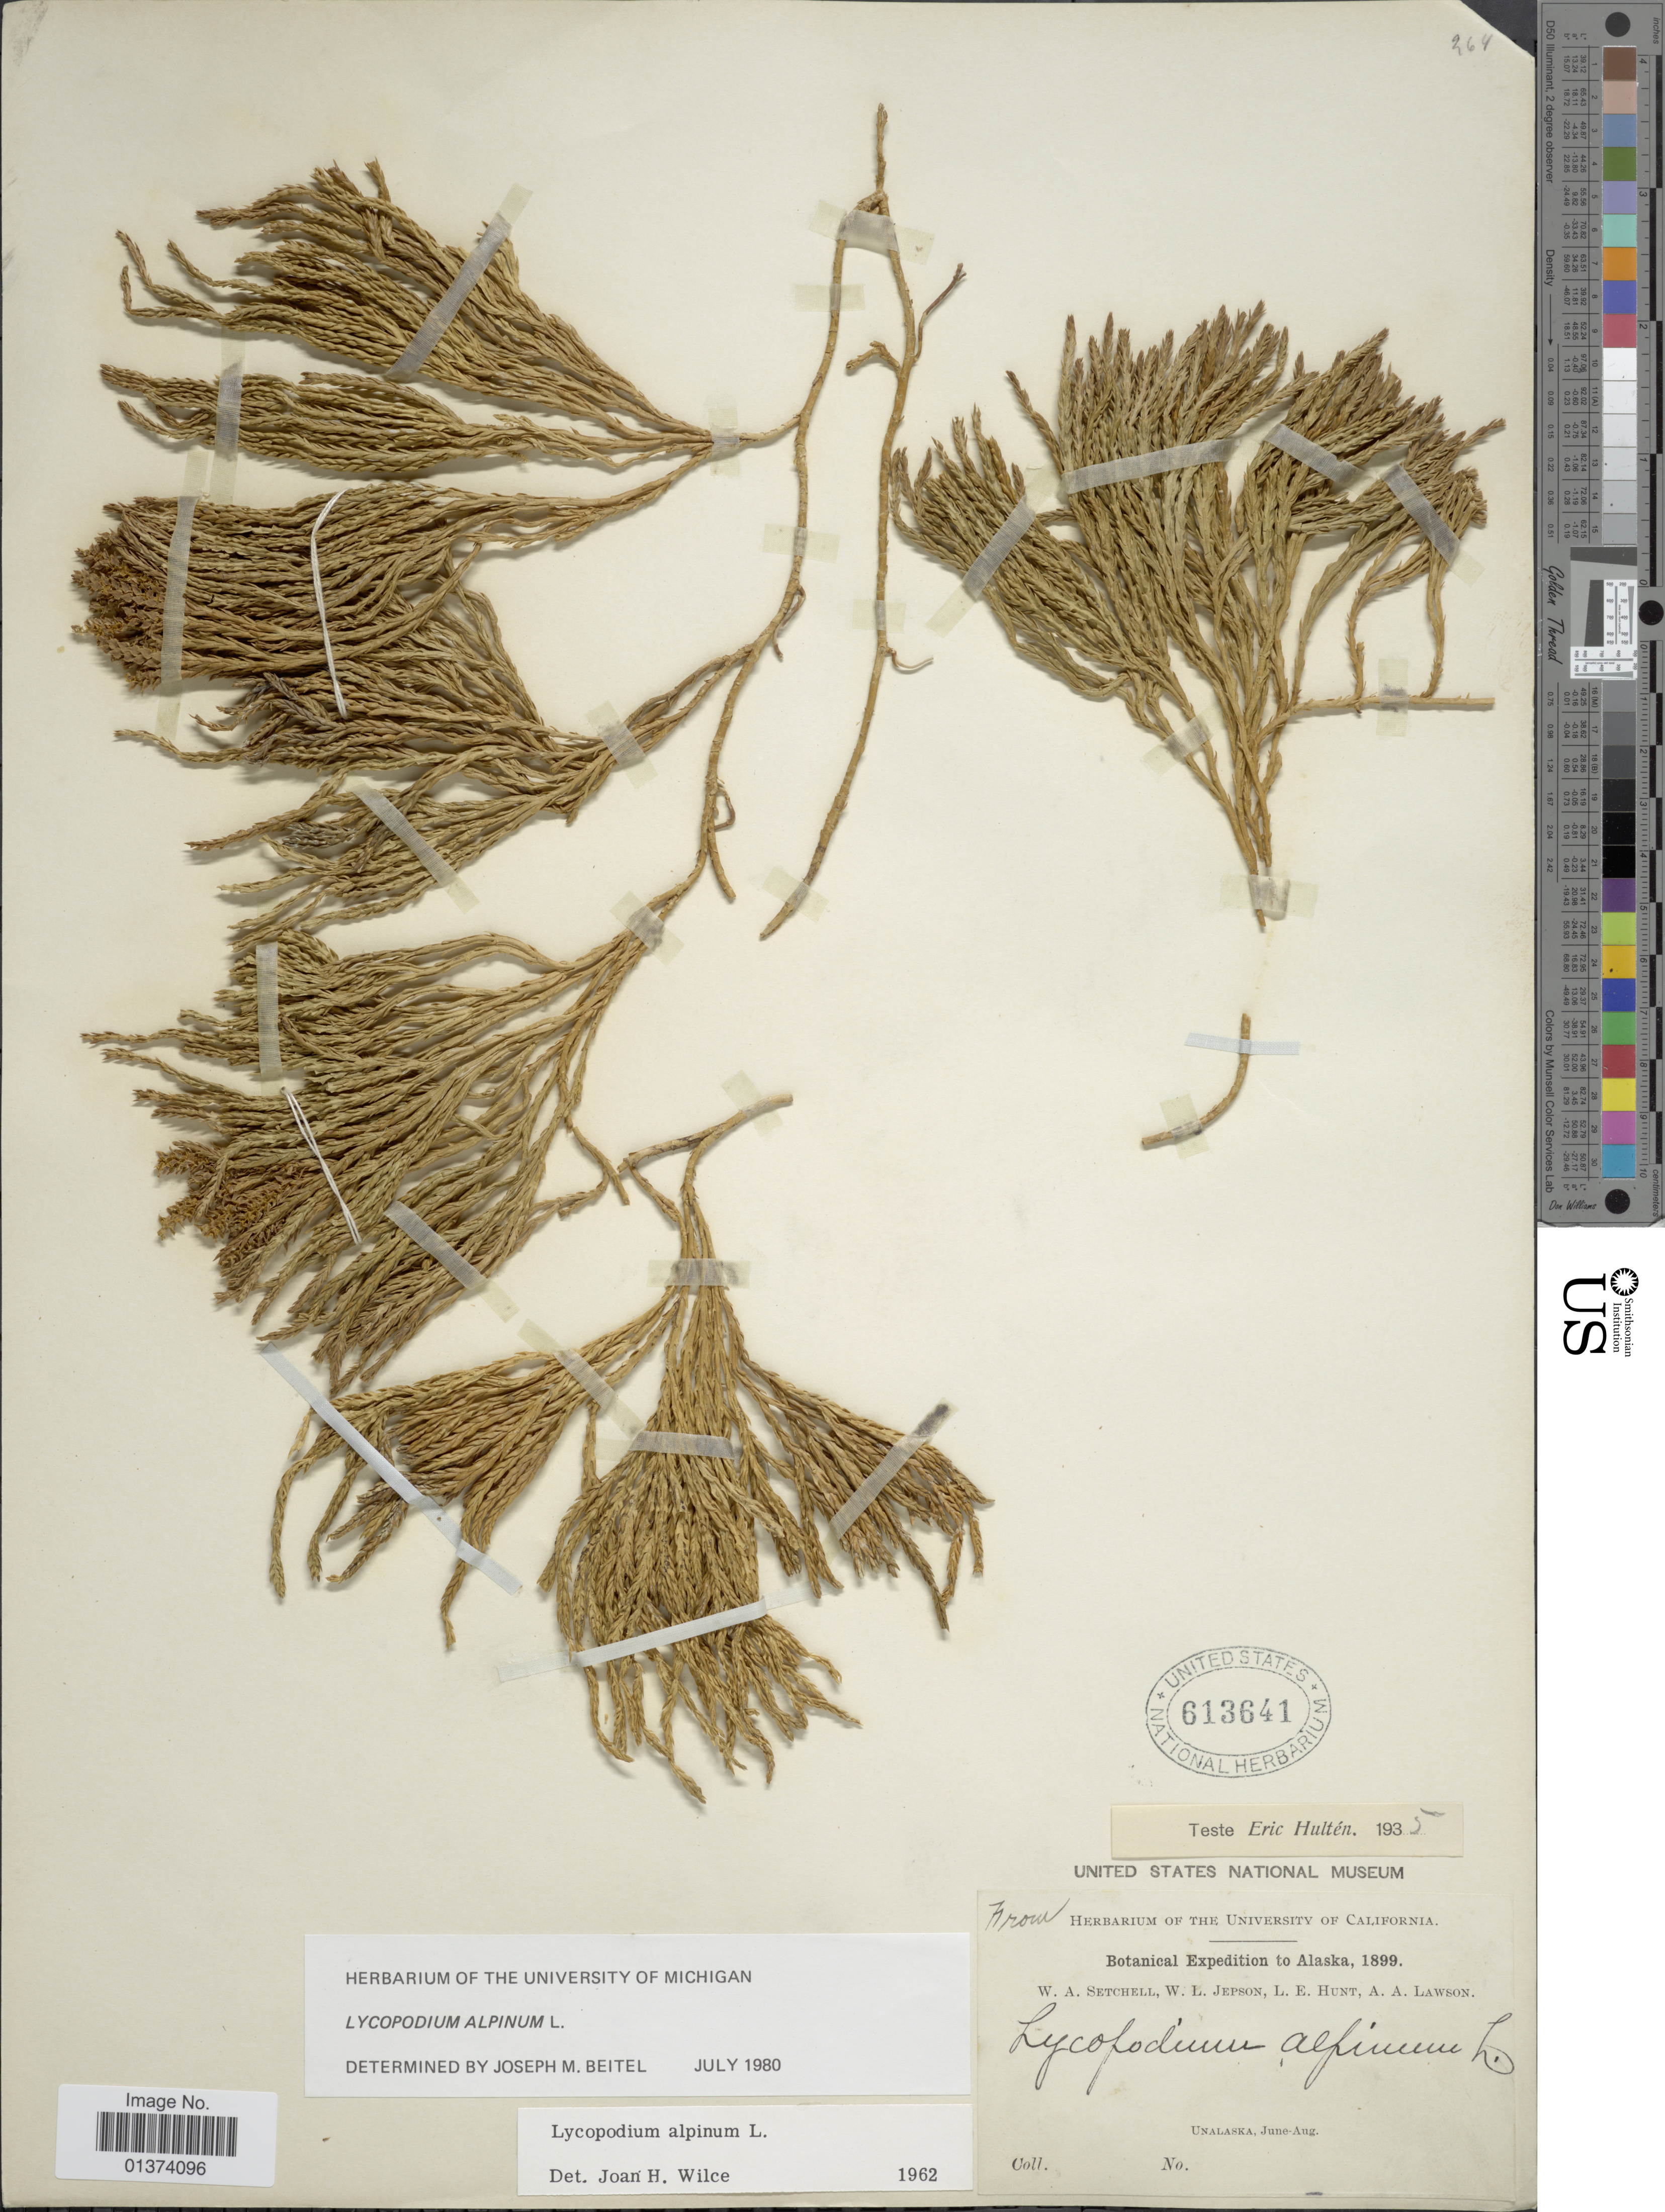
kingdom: Plantae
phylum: Tracheophyta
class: Lycopodiopsida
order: Lycopodiales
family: Lycopodiaceae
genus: Diphasiastrum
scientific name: Diphasiastrum alpinum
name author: (L.) Holub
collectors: W. Setchell, W. L. Jepson, L. Hunt & A. A. Lawson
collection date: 1899-06/1899-08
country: United States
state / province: Alaska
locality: Unalaska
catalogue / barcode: US 613641